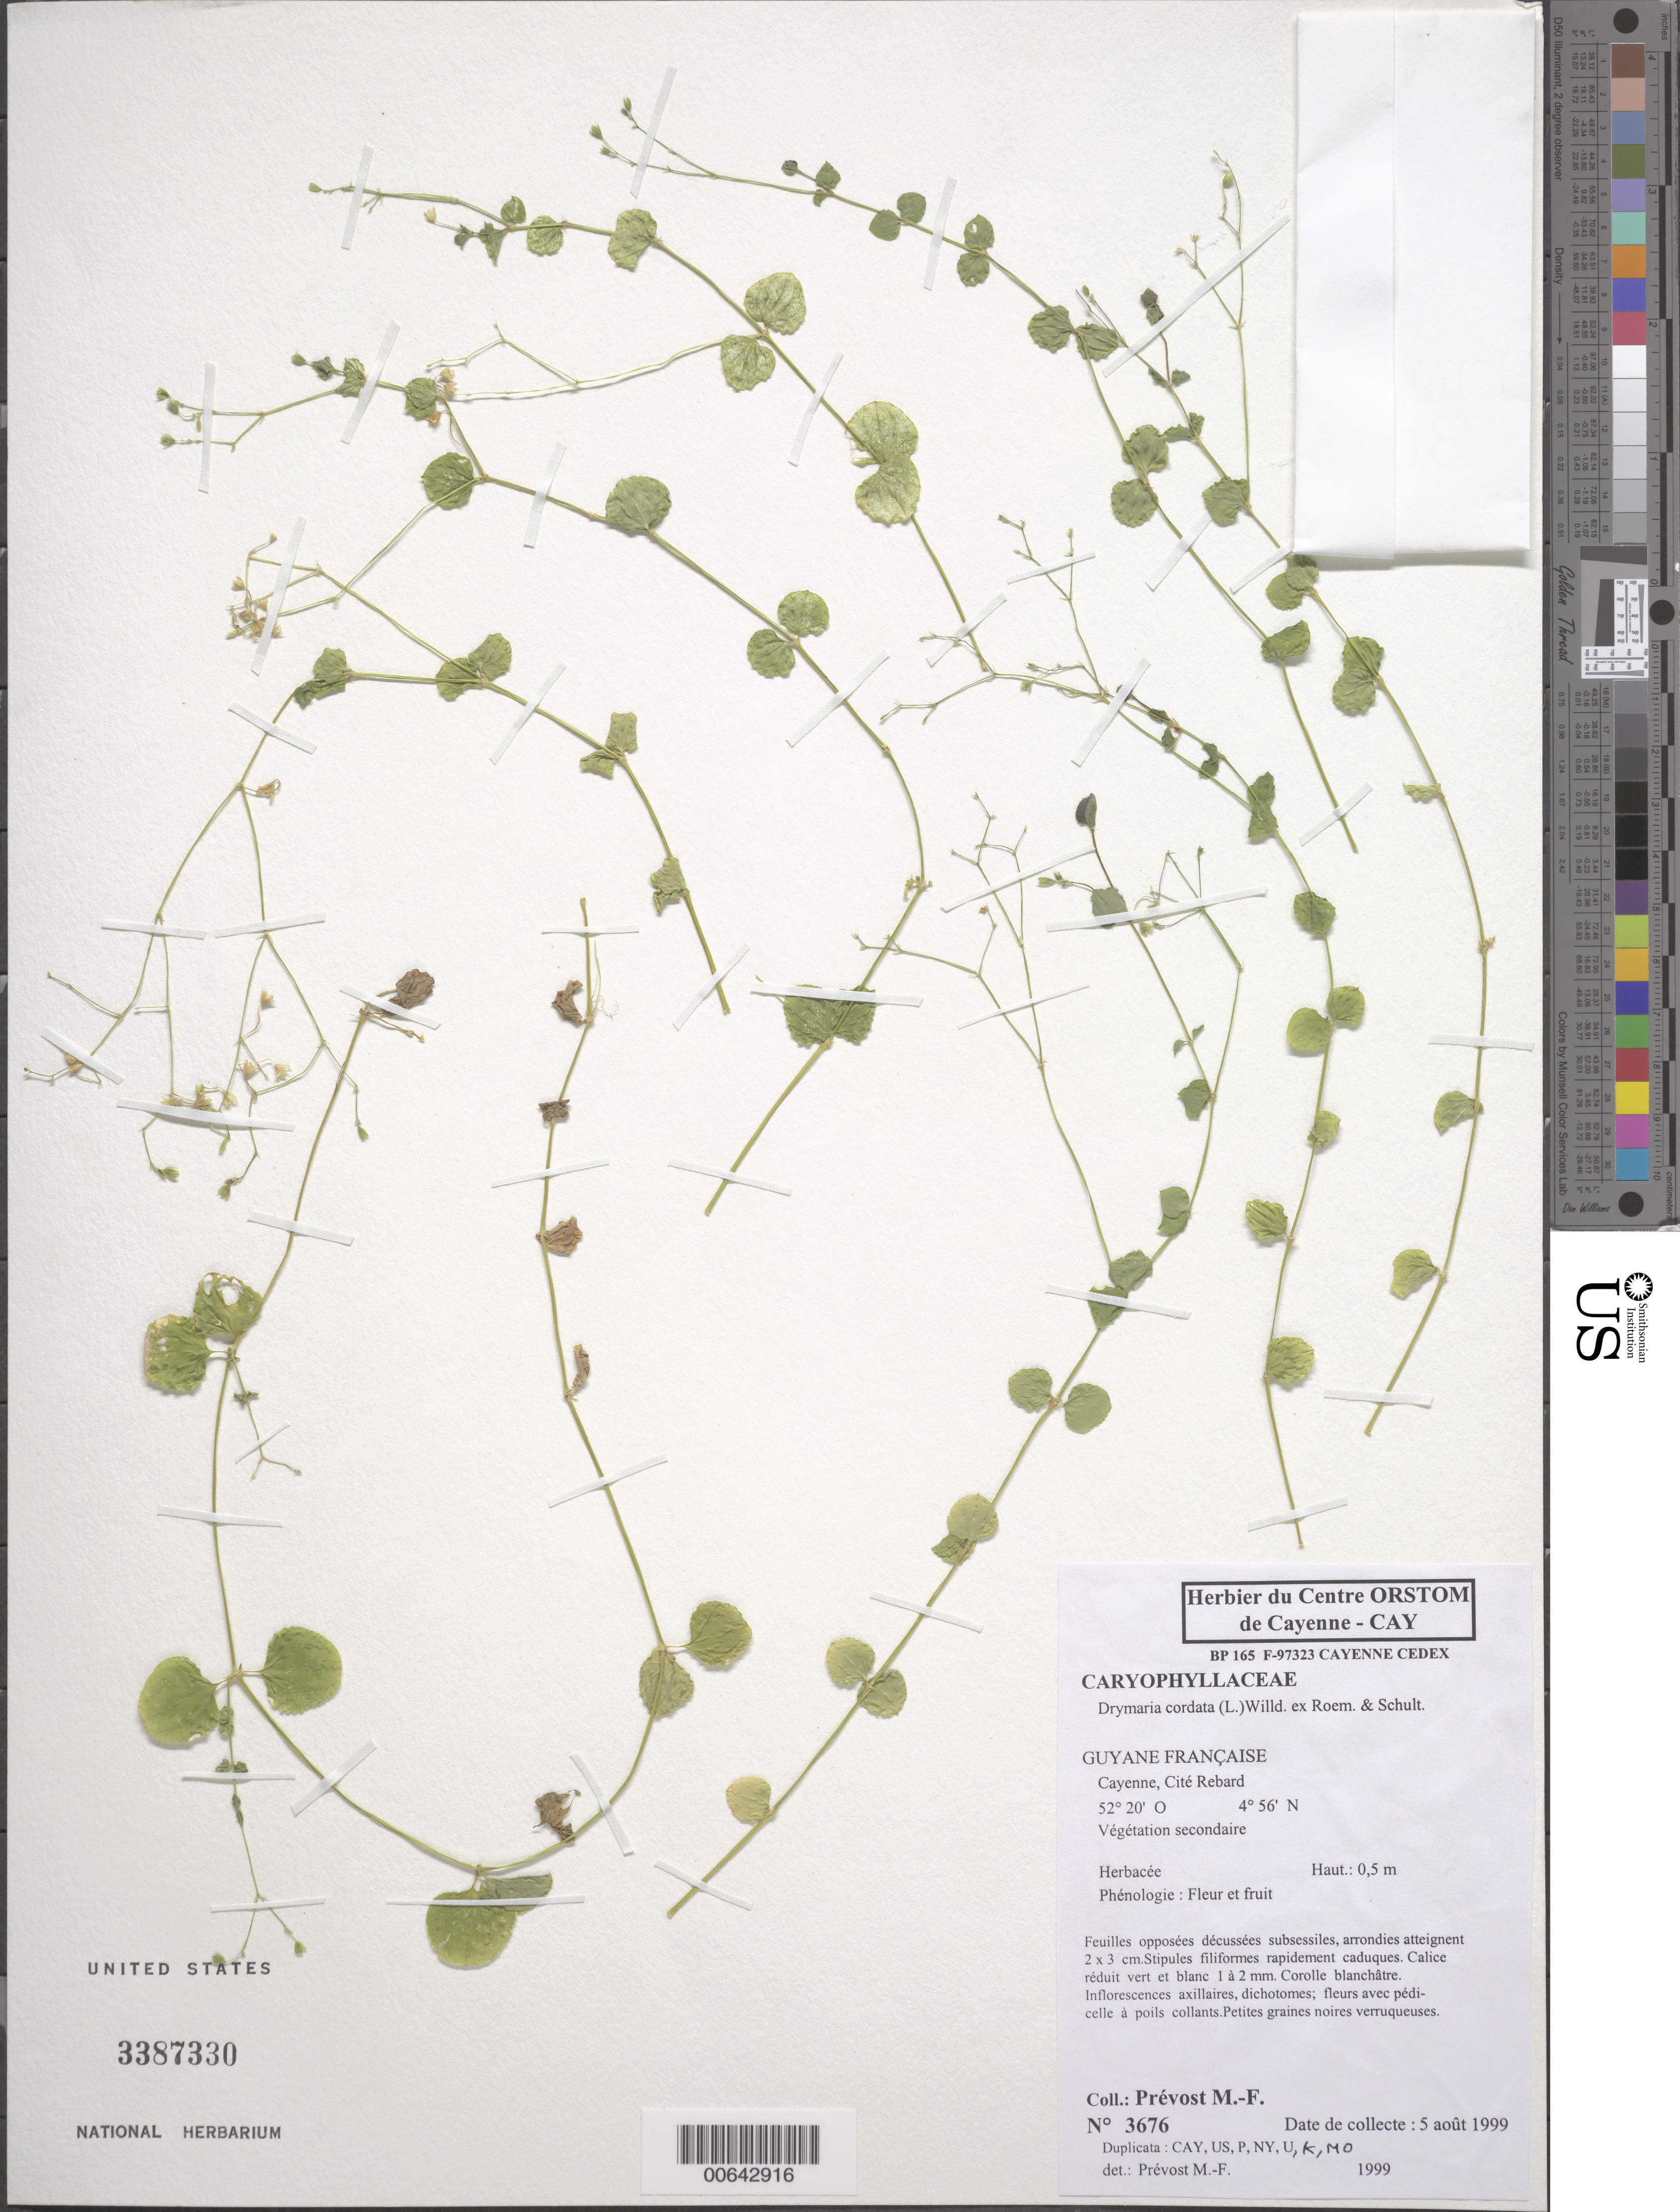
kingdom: Plantae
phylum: Tracheophyta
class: Magnoliopsida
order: Caryophyllales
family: Caryophyllaceae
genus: Drymaria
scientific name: Drymaria cordata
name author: (L.) Willd. ex Schult.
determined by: Prévost, M.-F.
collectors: M.-F. Prévost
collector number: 3676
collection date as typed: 5-Aug-99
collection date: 1999-08-05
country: French Guiana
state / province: Cayenne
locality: Cayenne, Cité Rebard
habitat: Secondary vegetation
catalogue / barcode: US 3387330